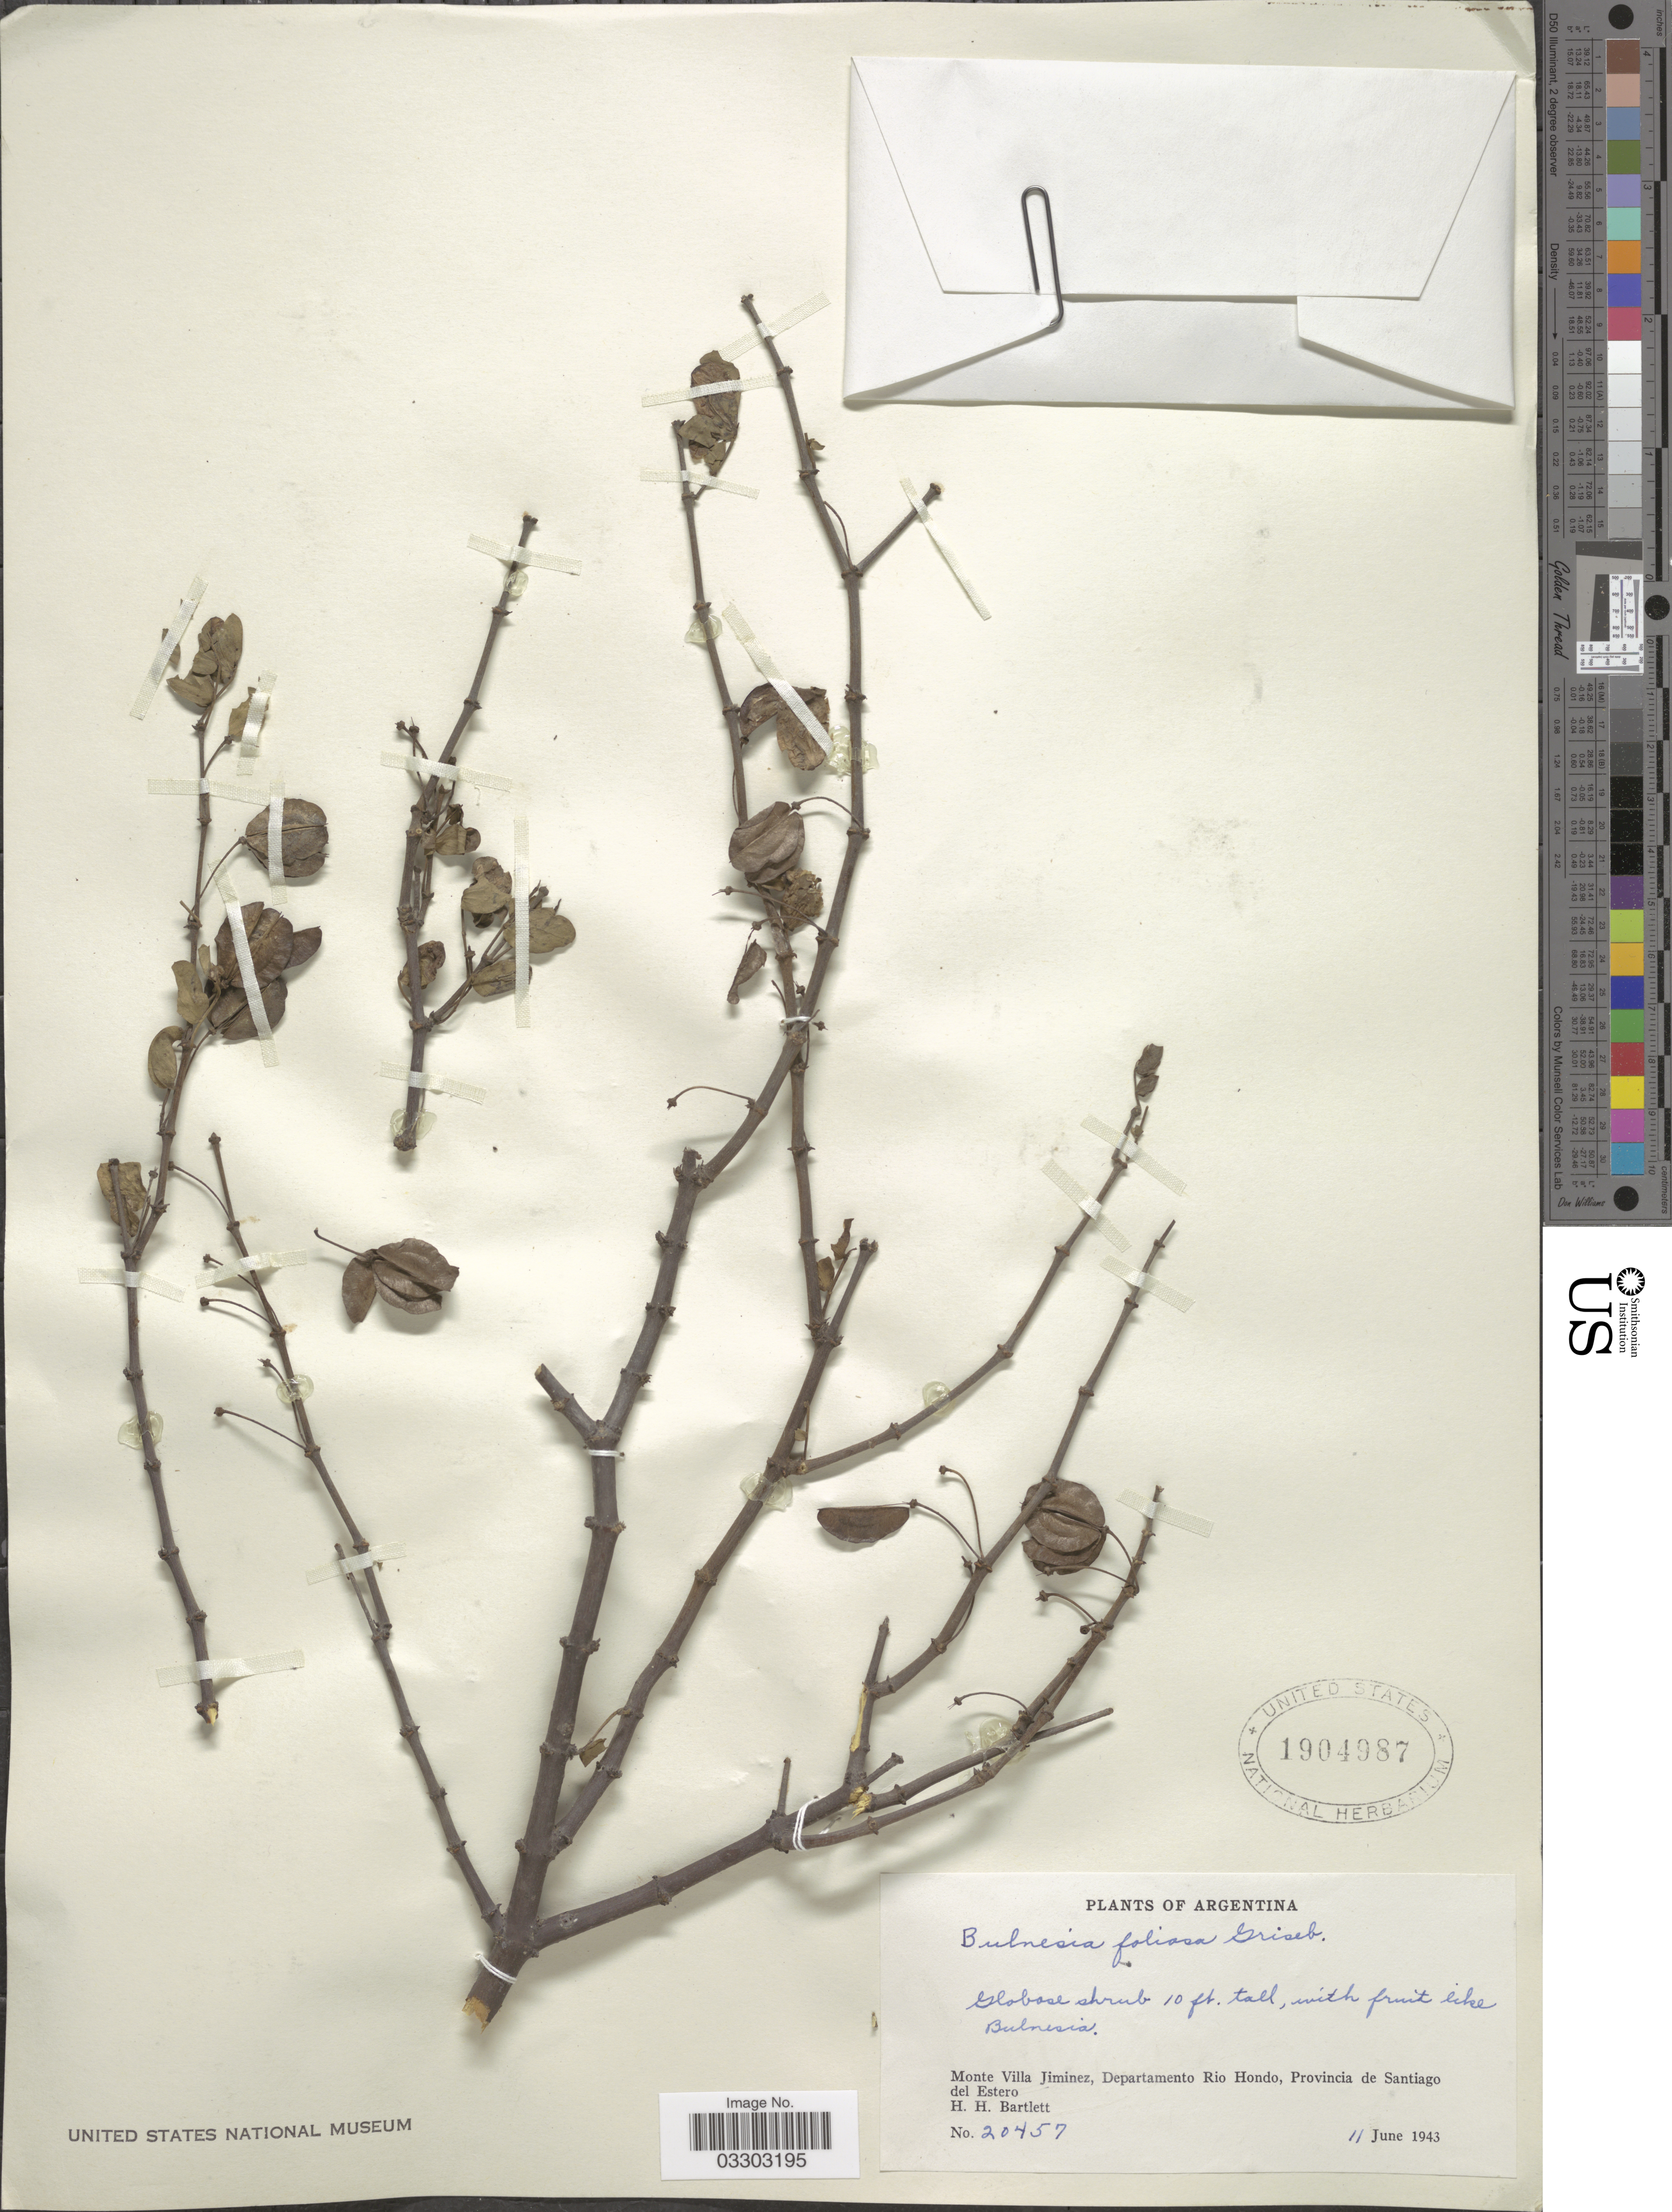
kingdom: Plantae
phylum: Tracheophyta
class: Magnoliopsida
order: Zygophyllales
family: Zygophyllaceae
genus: Bulnesia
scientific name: Bulnesia foliosa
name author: Griseb.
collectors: H. H. Bartlett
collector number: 20457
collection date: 1943-06-11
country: Argentina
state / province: Santiago del Estero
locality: Monte Villa Jiminez, Departamento Rio Hondo.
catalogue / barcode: US 1904987